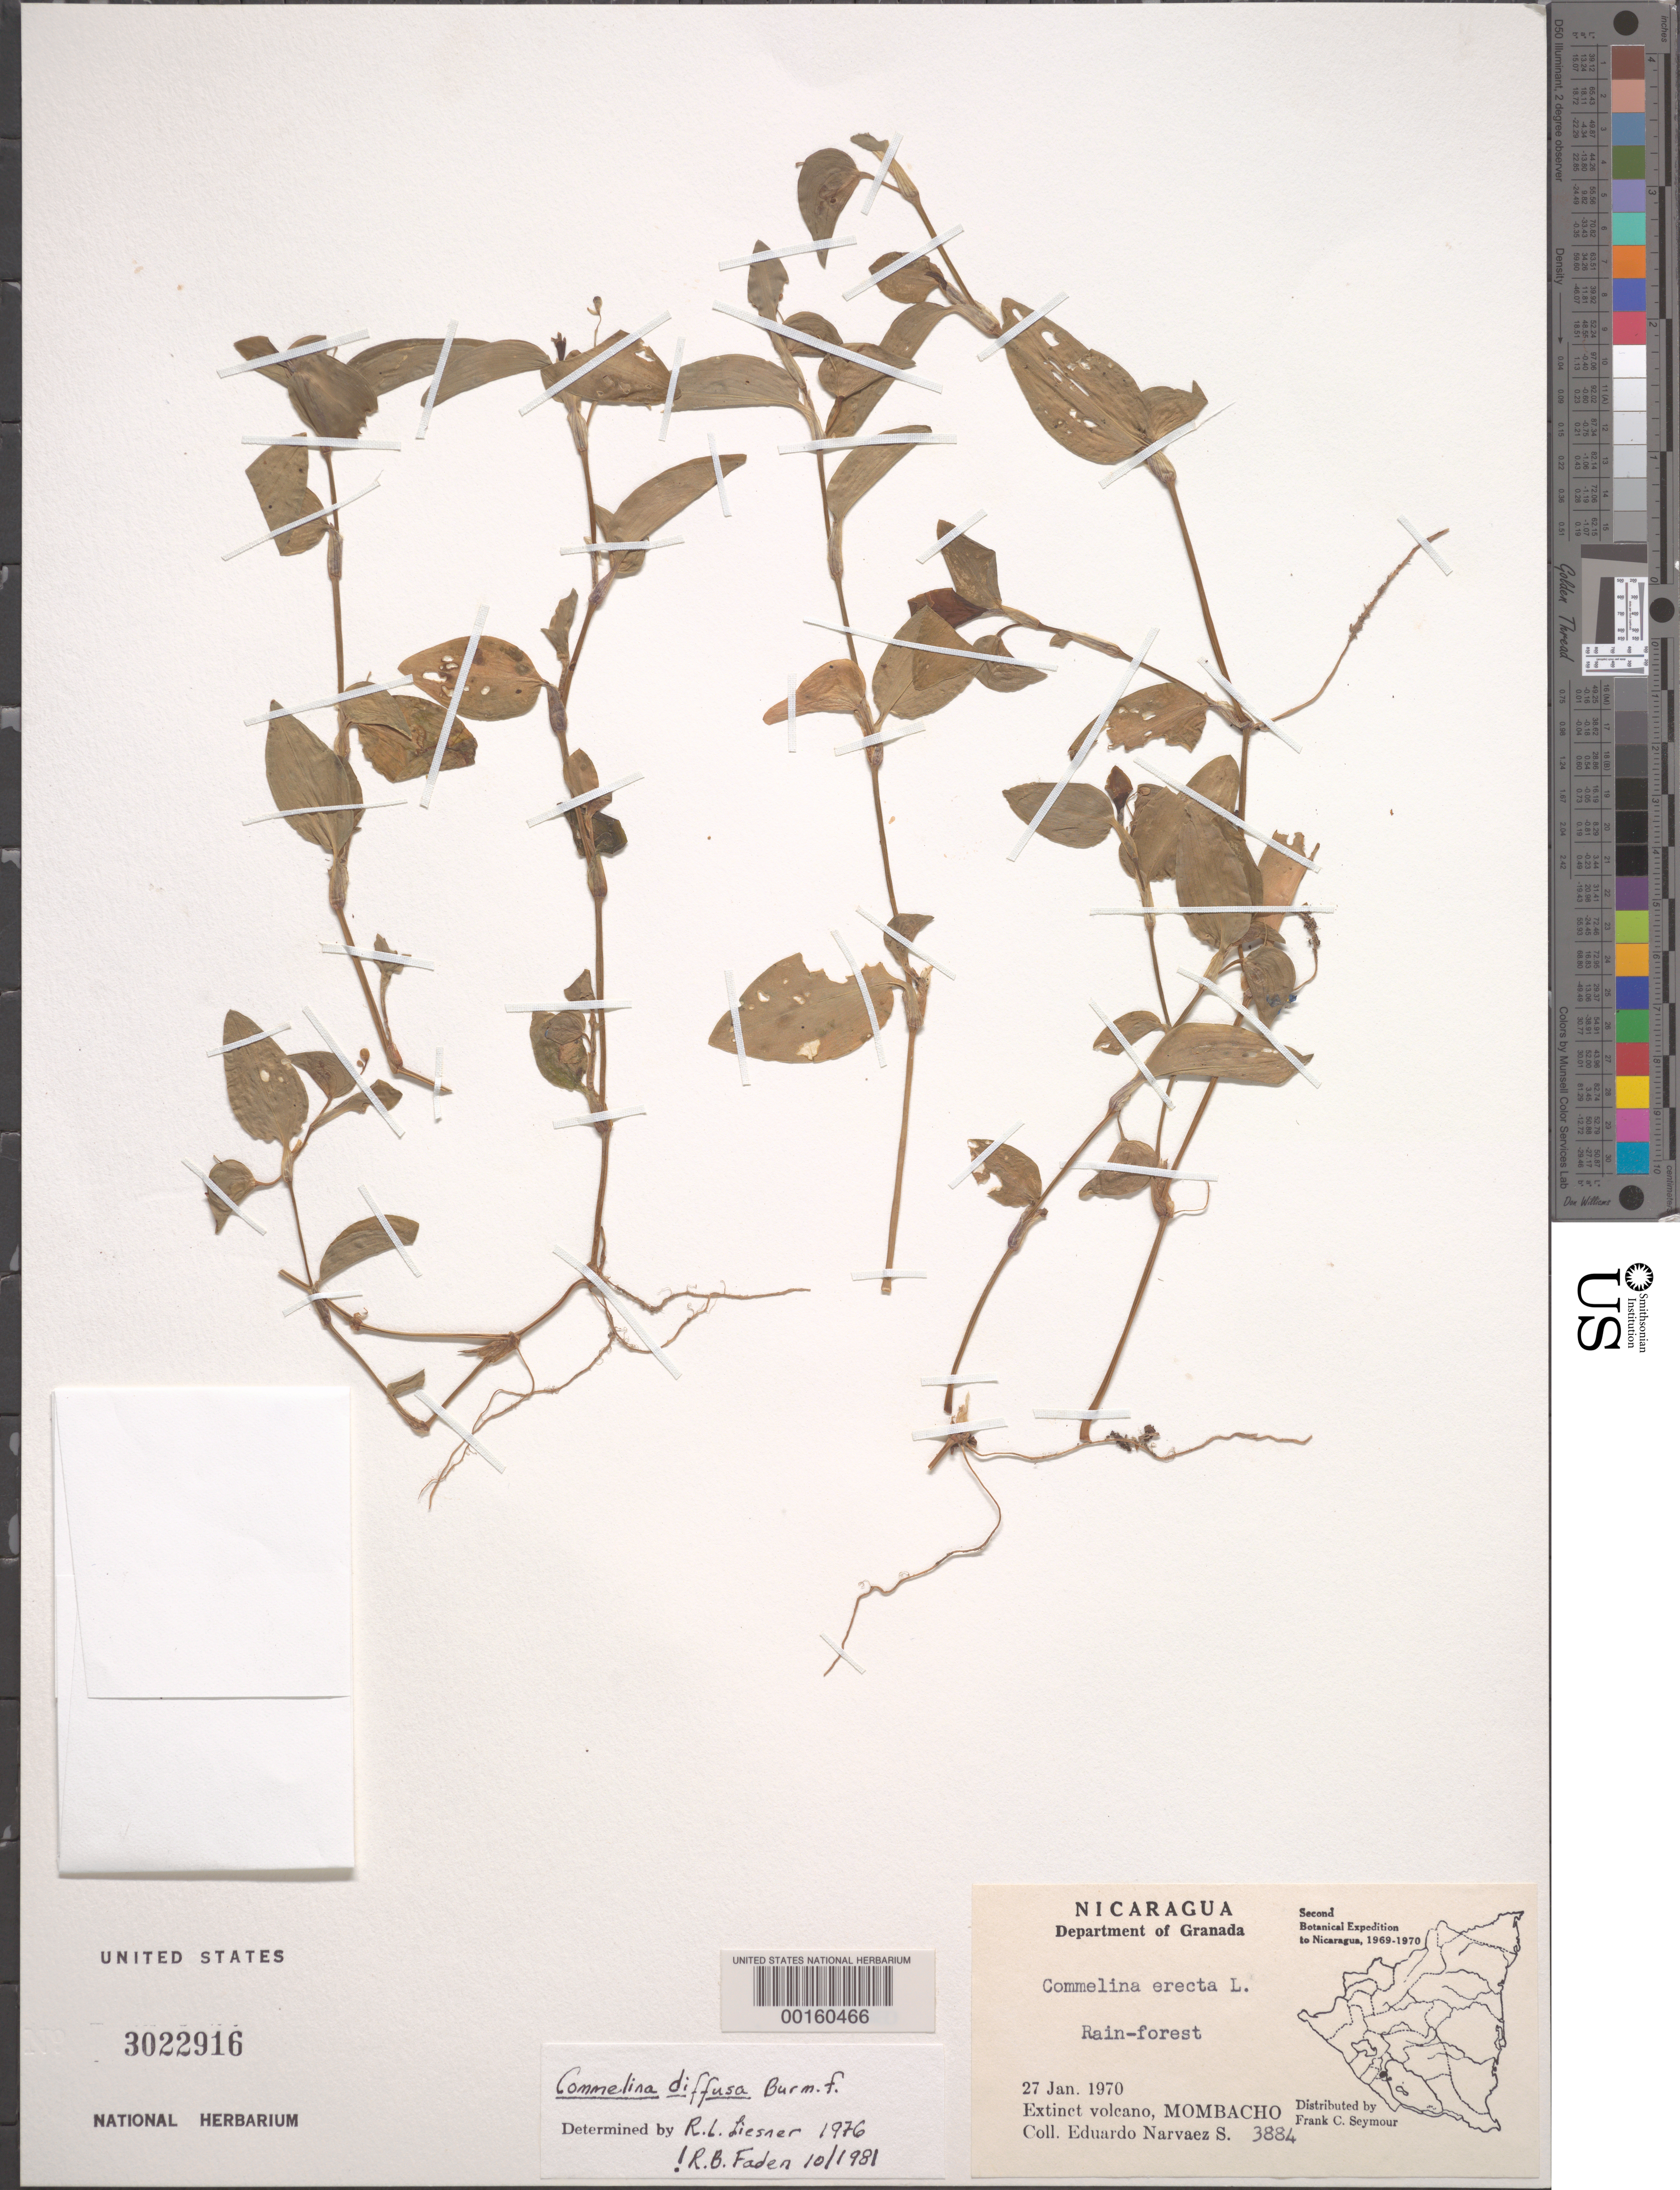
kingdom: Plantae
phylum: Tracheophyta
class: Liliopsida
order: Commelinales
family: Commelinaceae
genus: Commelina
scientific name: Commelina diffusa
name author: Burm. f.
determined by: Liesner, R. L.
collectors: E. Narváez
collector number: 3884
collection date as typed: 27 Jan 1970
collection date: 1970-01-27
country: Nicaragua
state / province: Granada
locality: Mombacho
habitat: Rainforest, extinct volcano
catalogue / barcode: US 3022916